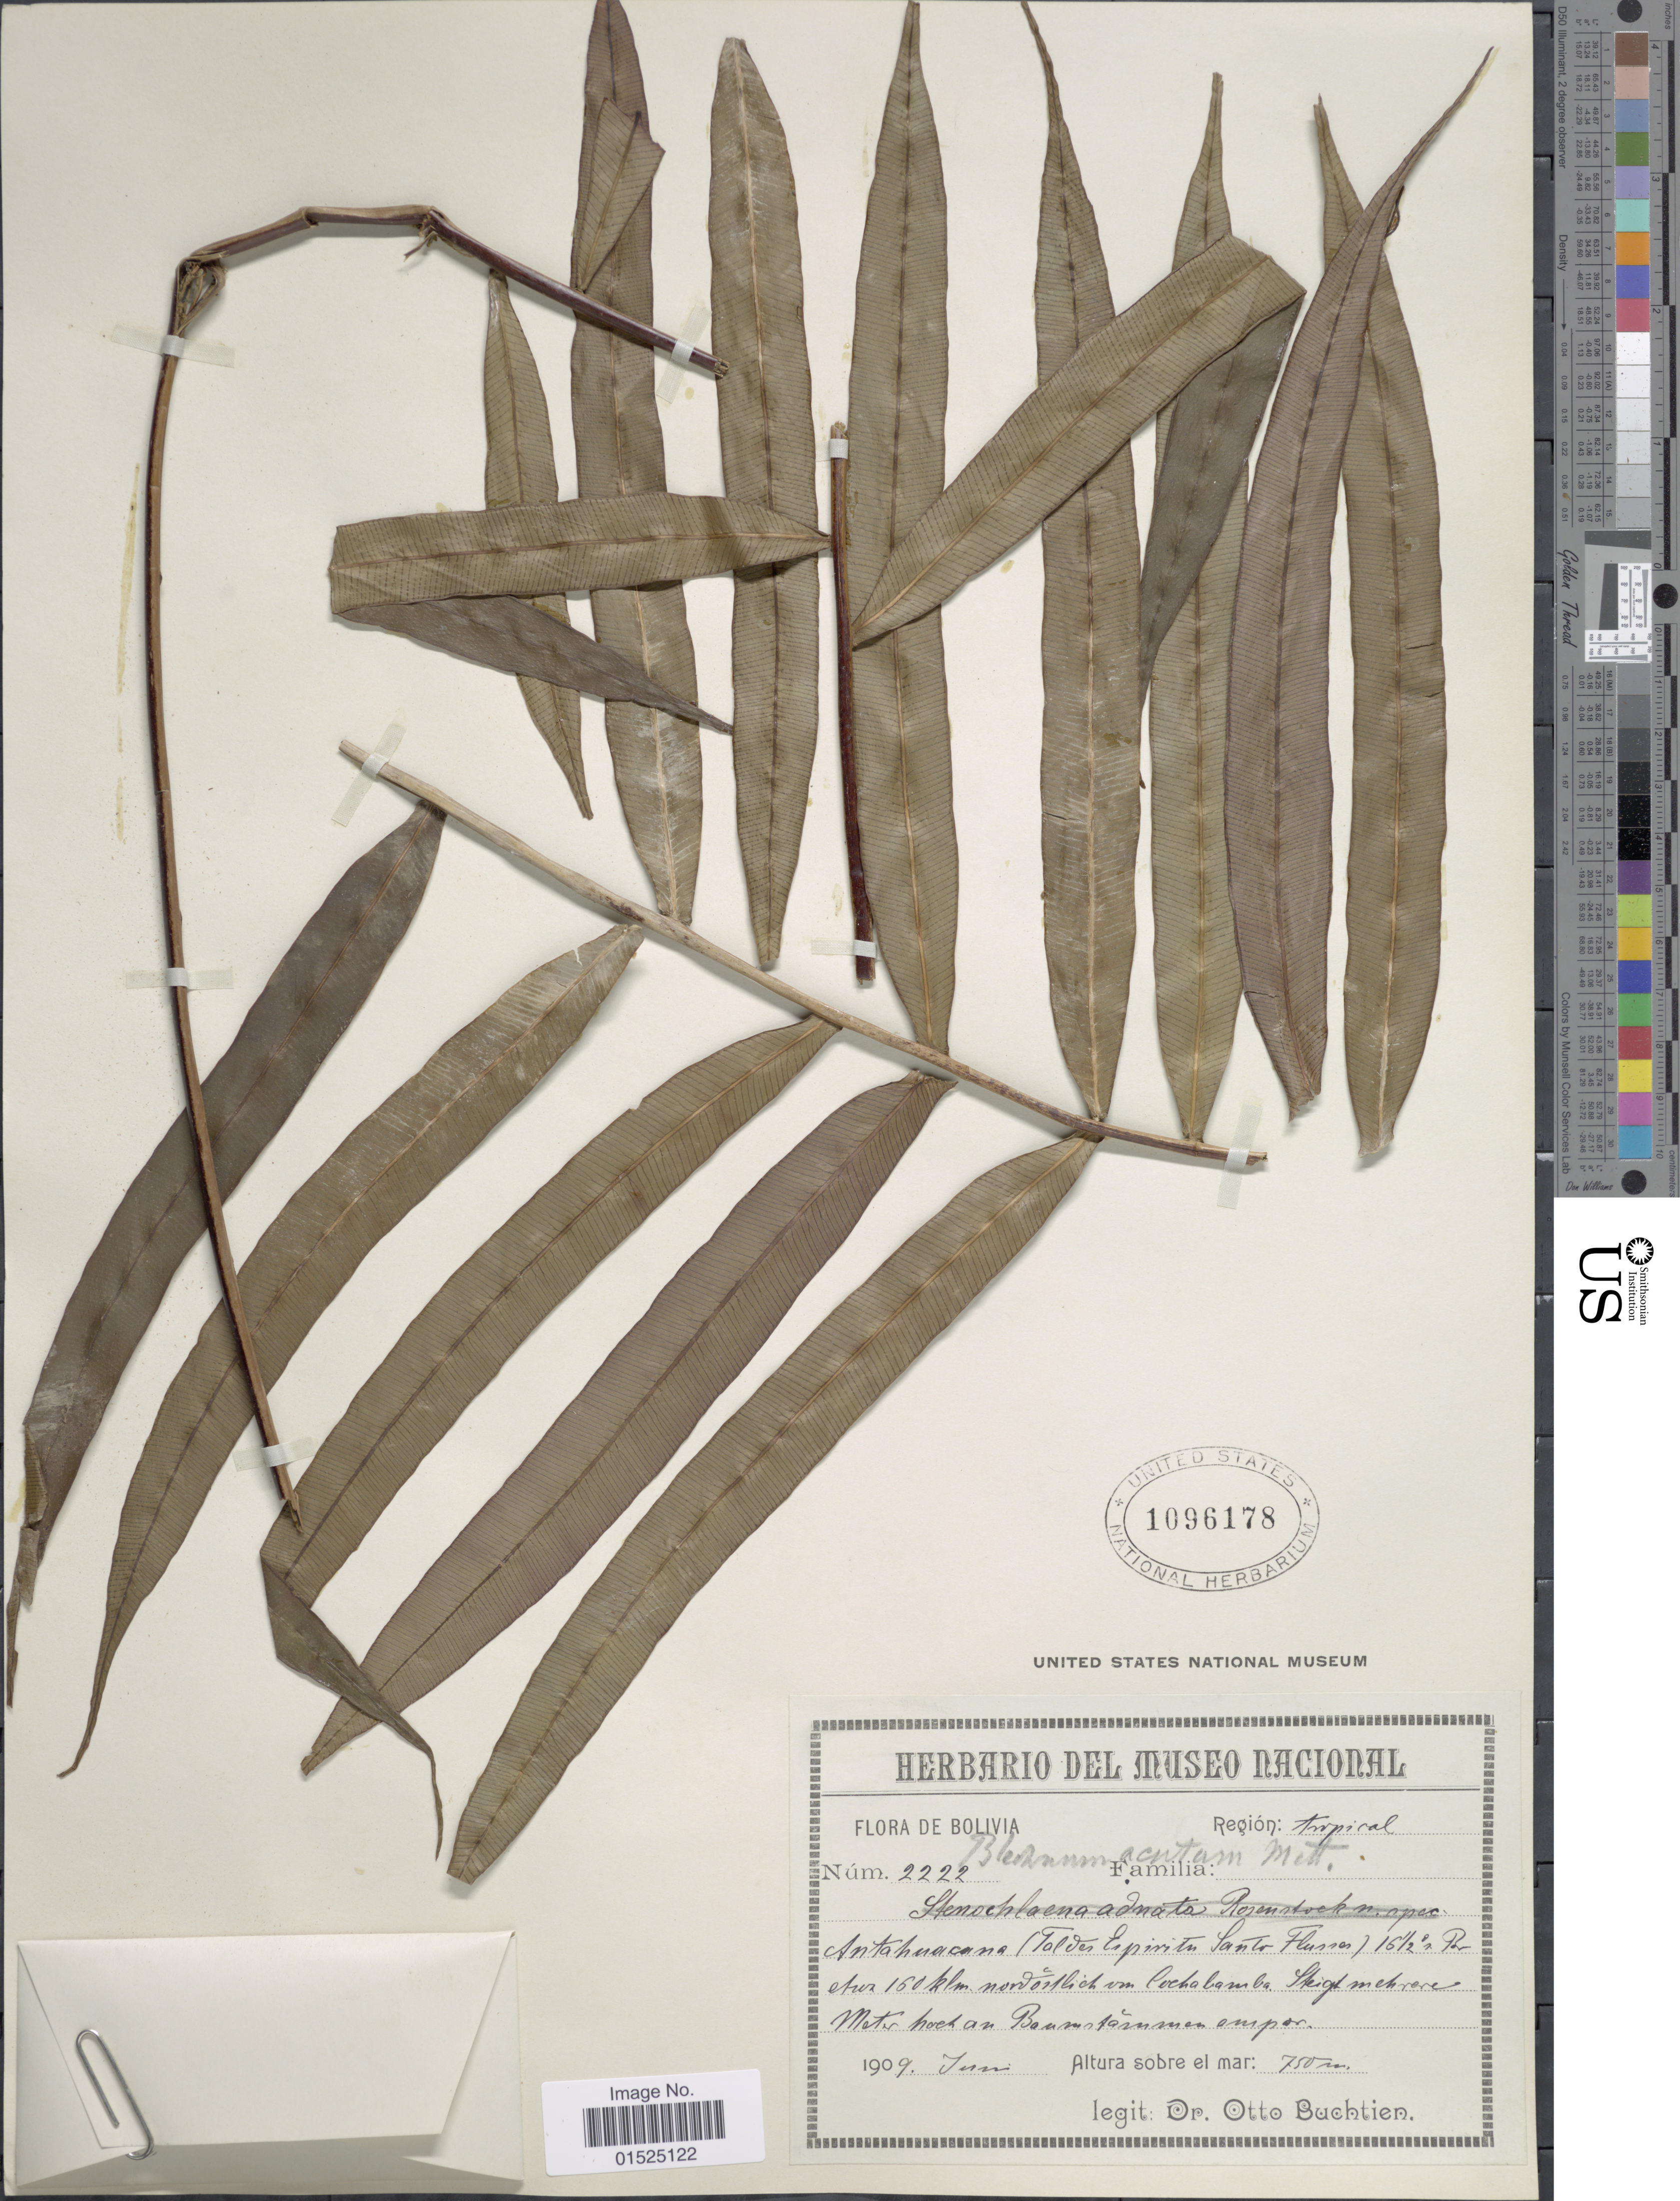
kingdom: Plantae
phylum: Tracheophyta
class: Polypodiopsida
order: Polypodiales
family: Blechnaceae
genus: Blechnum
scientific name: Blechnum acutum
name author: (Desv.) Mett.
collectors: O. Buchtien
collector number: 2222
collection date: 1909-06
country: Bolivia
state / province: Cochabamba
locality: Antahuacana (Valley of Espiritu Santo River) 160 km N from Cochabamba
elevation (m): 750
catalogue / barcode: US 1096178